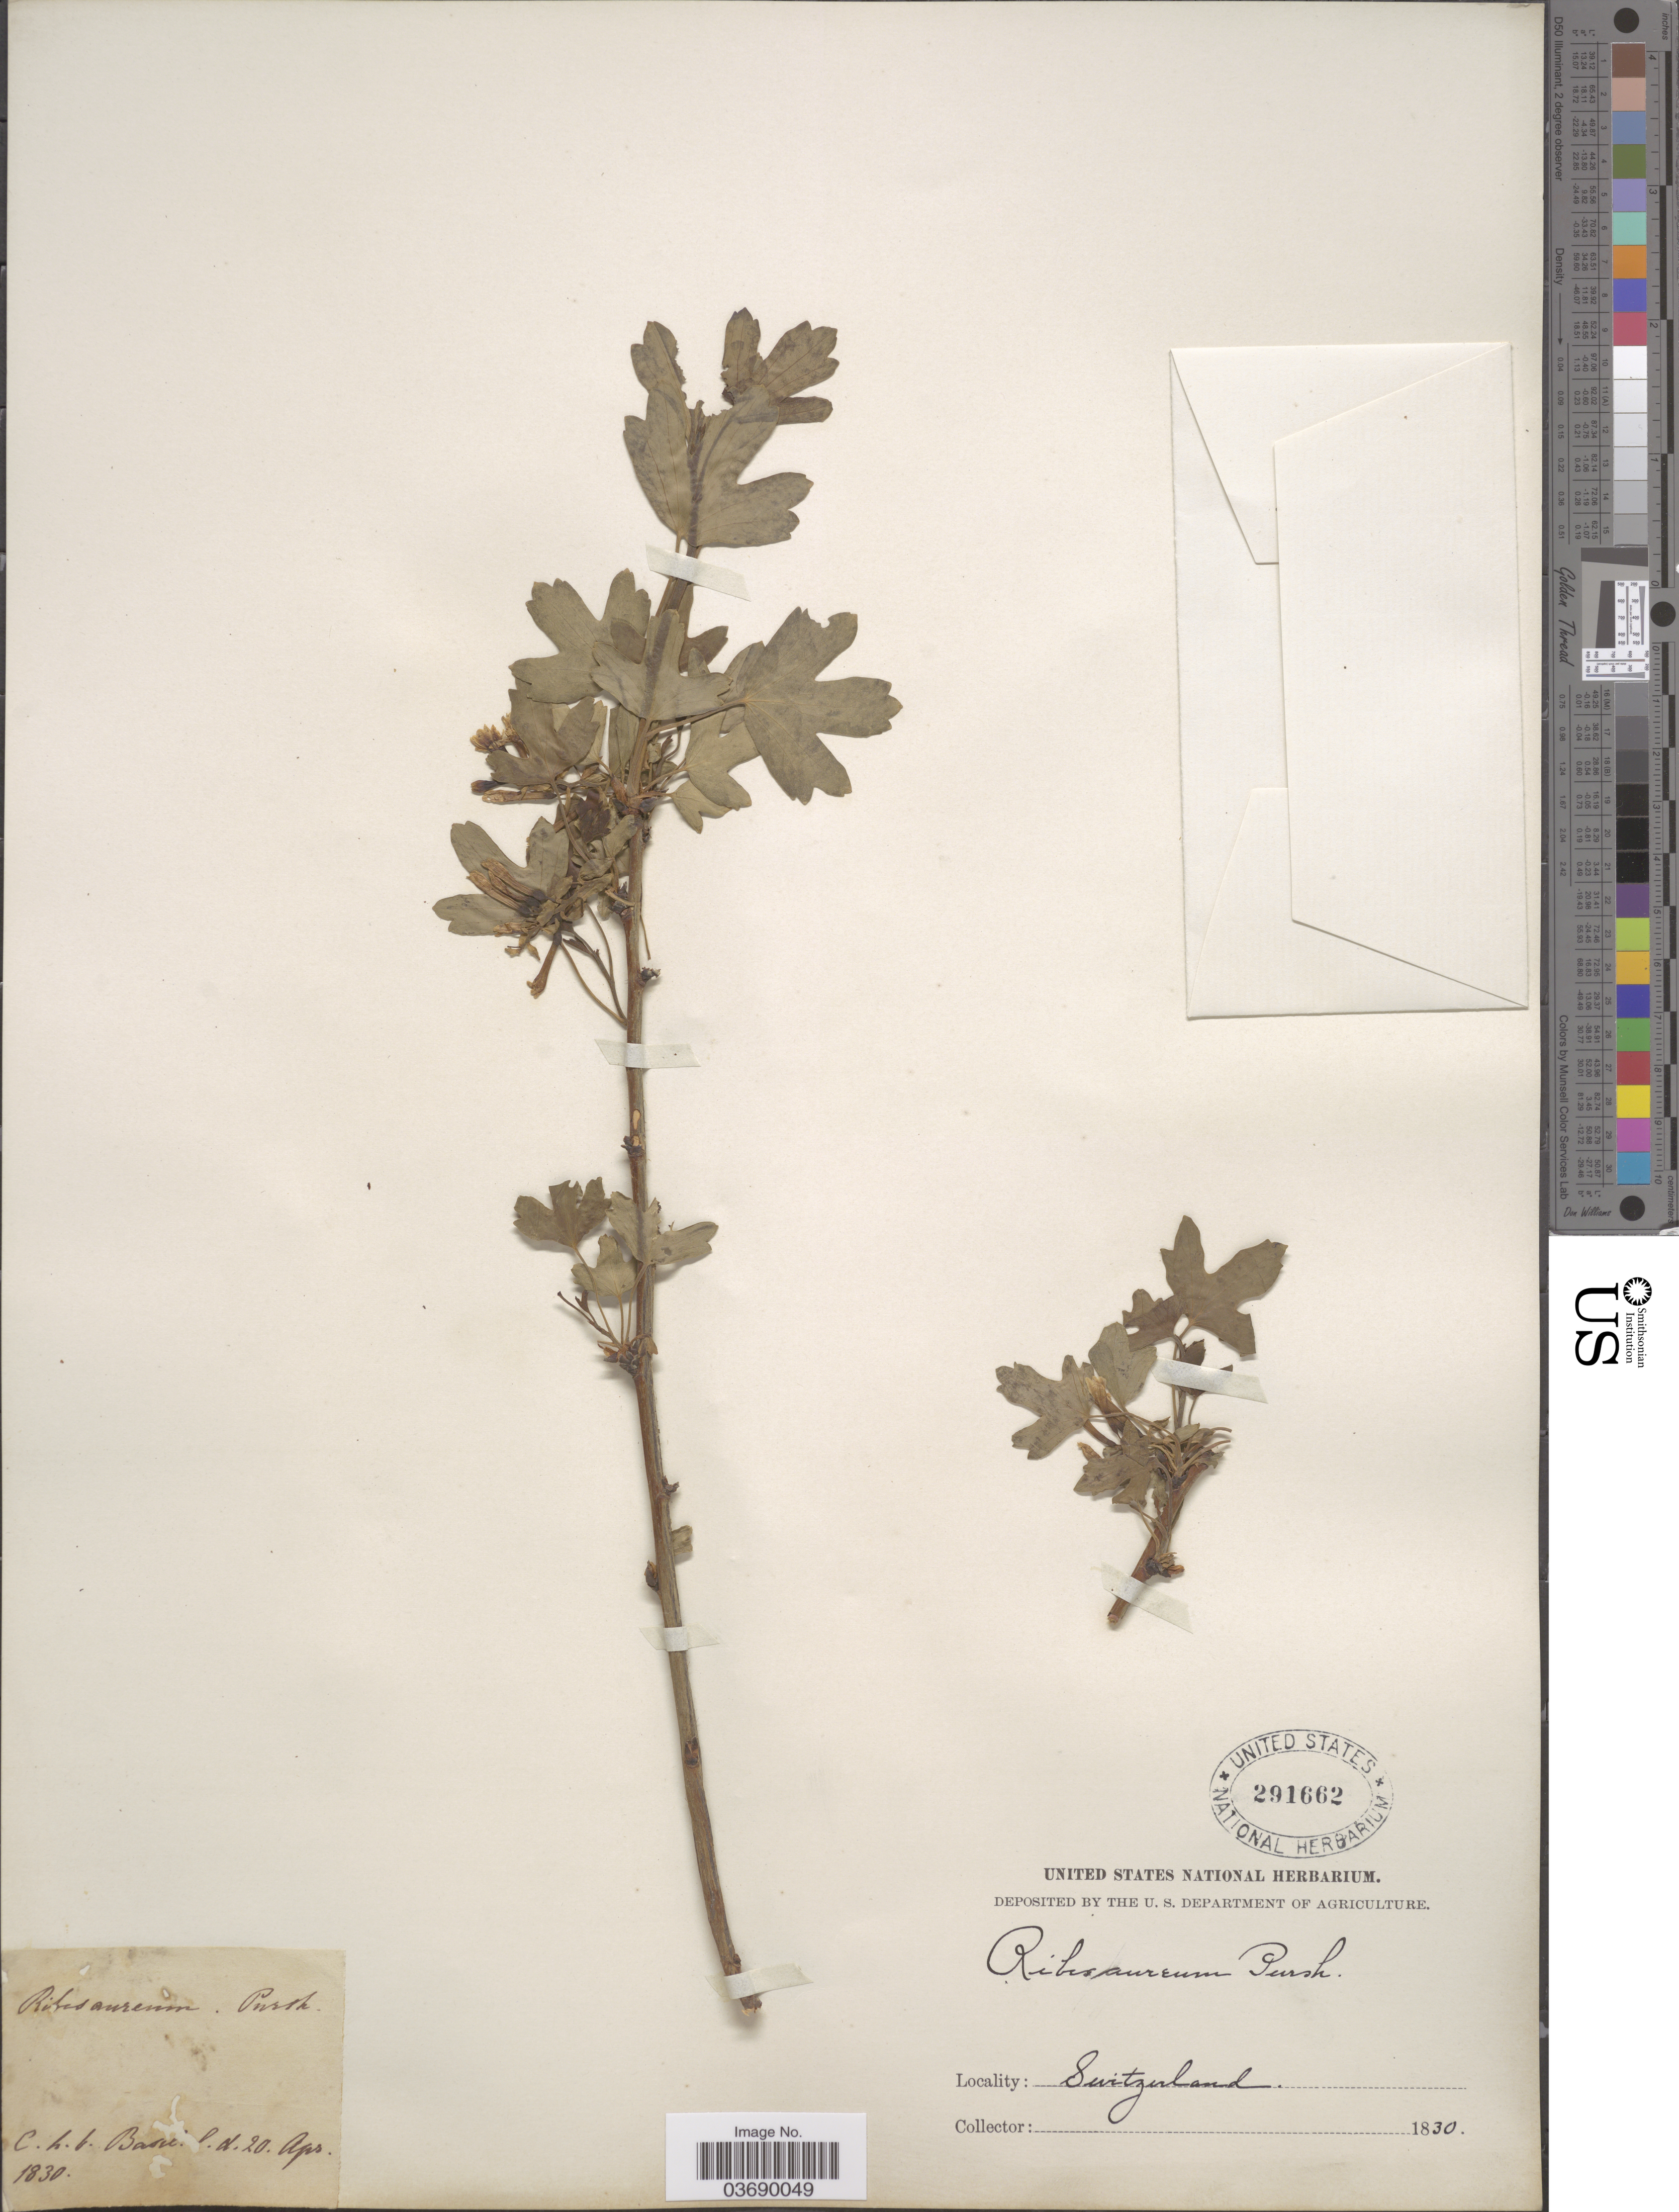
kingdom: Plantae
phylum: Tracheophyta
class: Magnoliopsida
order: Saxifragales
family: Grossulariaceae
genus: Ribes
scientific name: Ribes aureum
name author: Pursh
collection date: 1830-04-20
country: Switzerland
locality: C. h. b. Basil.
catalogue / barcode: US 291662